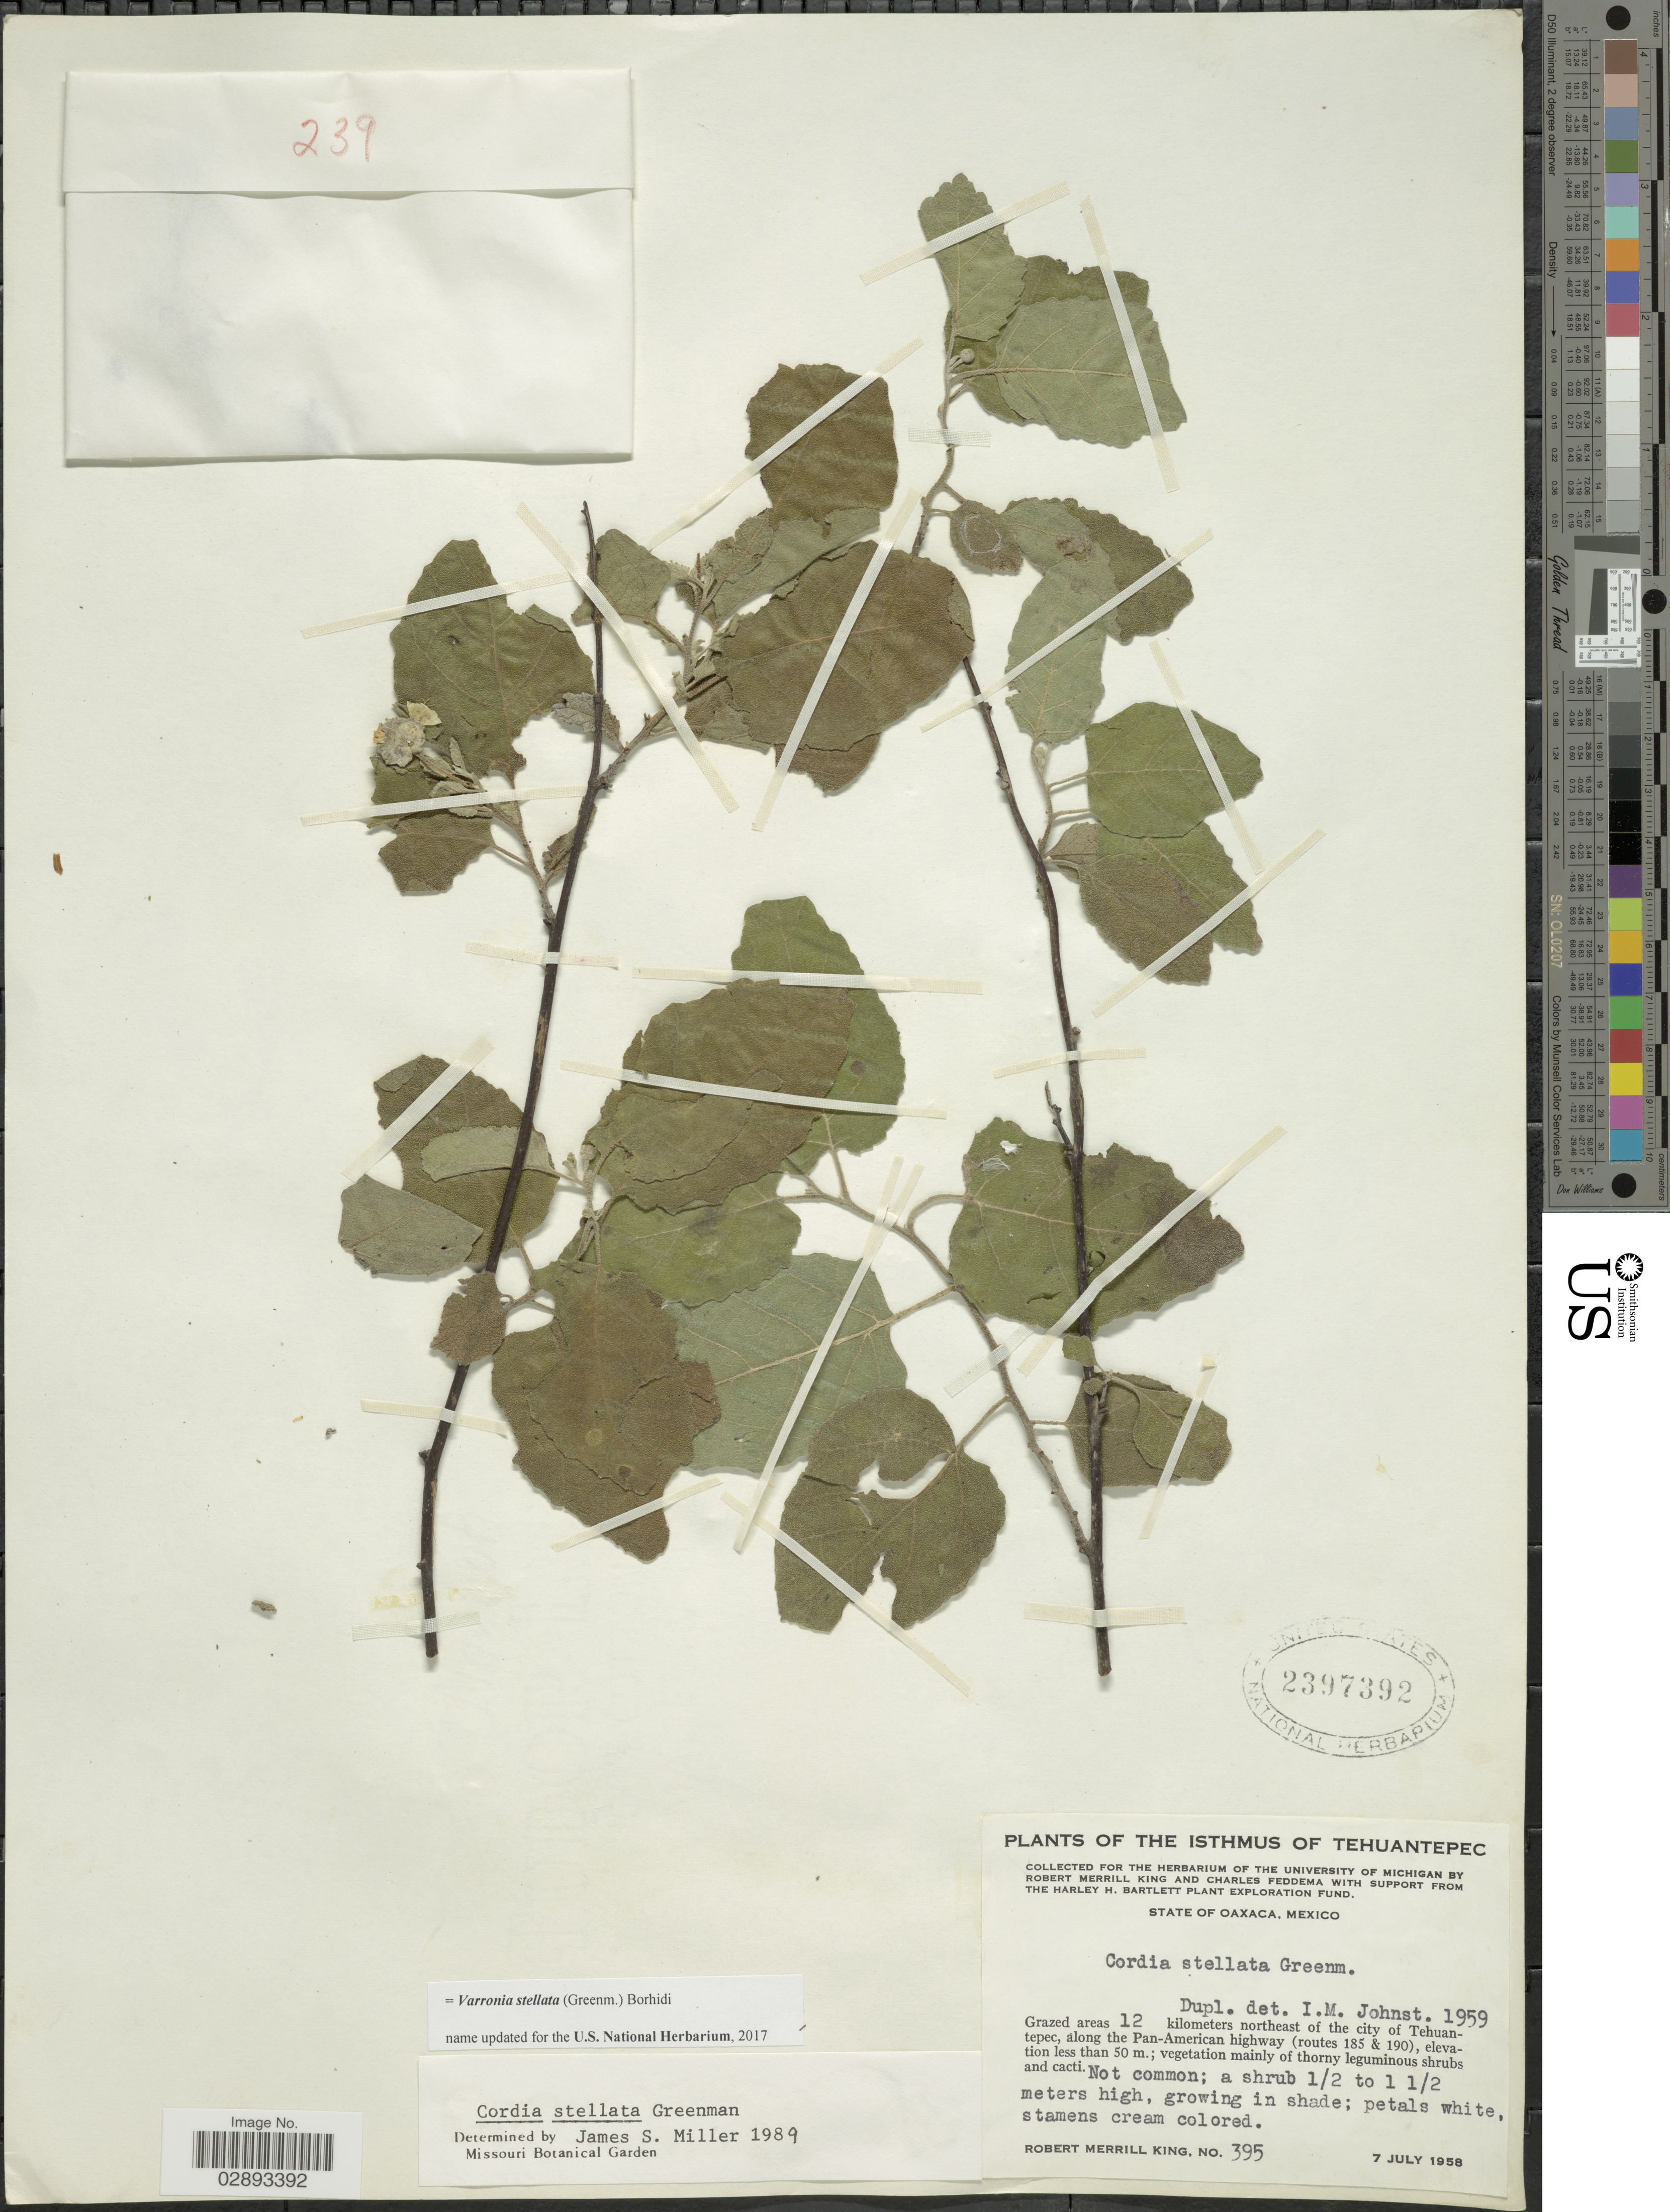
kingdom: Plantae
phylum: Tracheophyta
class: Magnoliopsida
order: Boraginales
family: Cordiaceae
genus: Varronia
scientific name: Varronia stellata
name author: (Greenm.) Borhidi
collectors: R. M. King, C. Feddema & H. H. Bartlett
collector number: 395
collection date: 1958-07-07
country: Mexico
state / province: Oaxaca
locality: The Isthmus of Tehuantepec, Grazed areas 12 kilometers northeast of the city of Tehuantepec, along the Pan-American highway (routes 185 & 190).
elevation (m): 50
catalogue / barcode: US 2397392